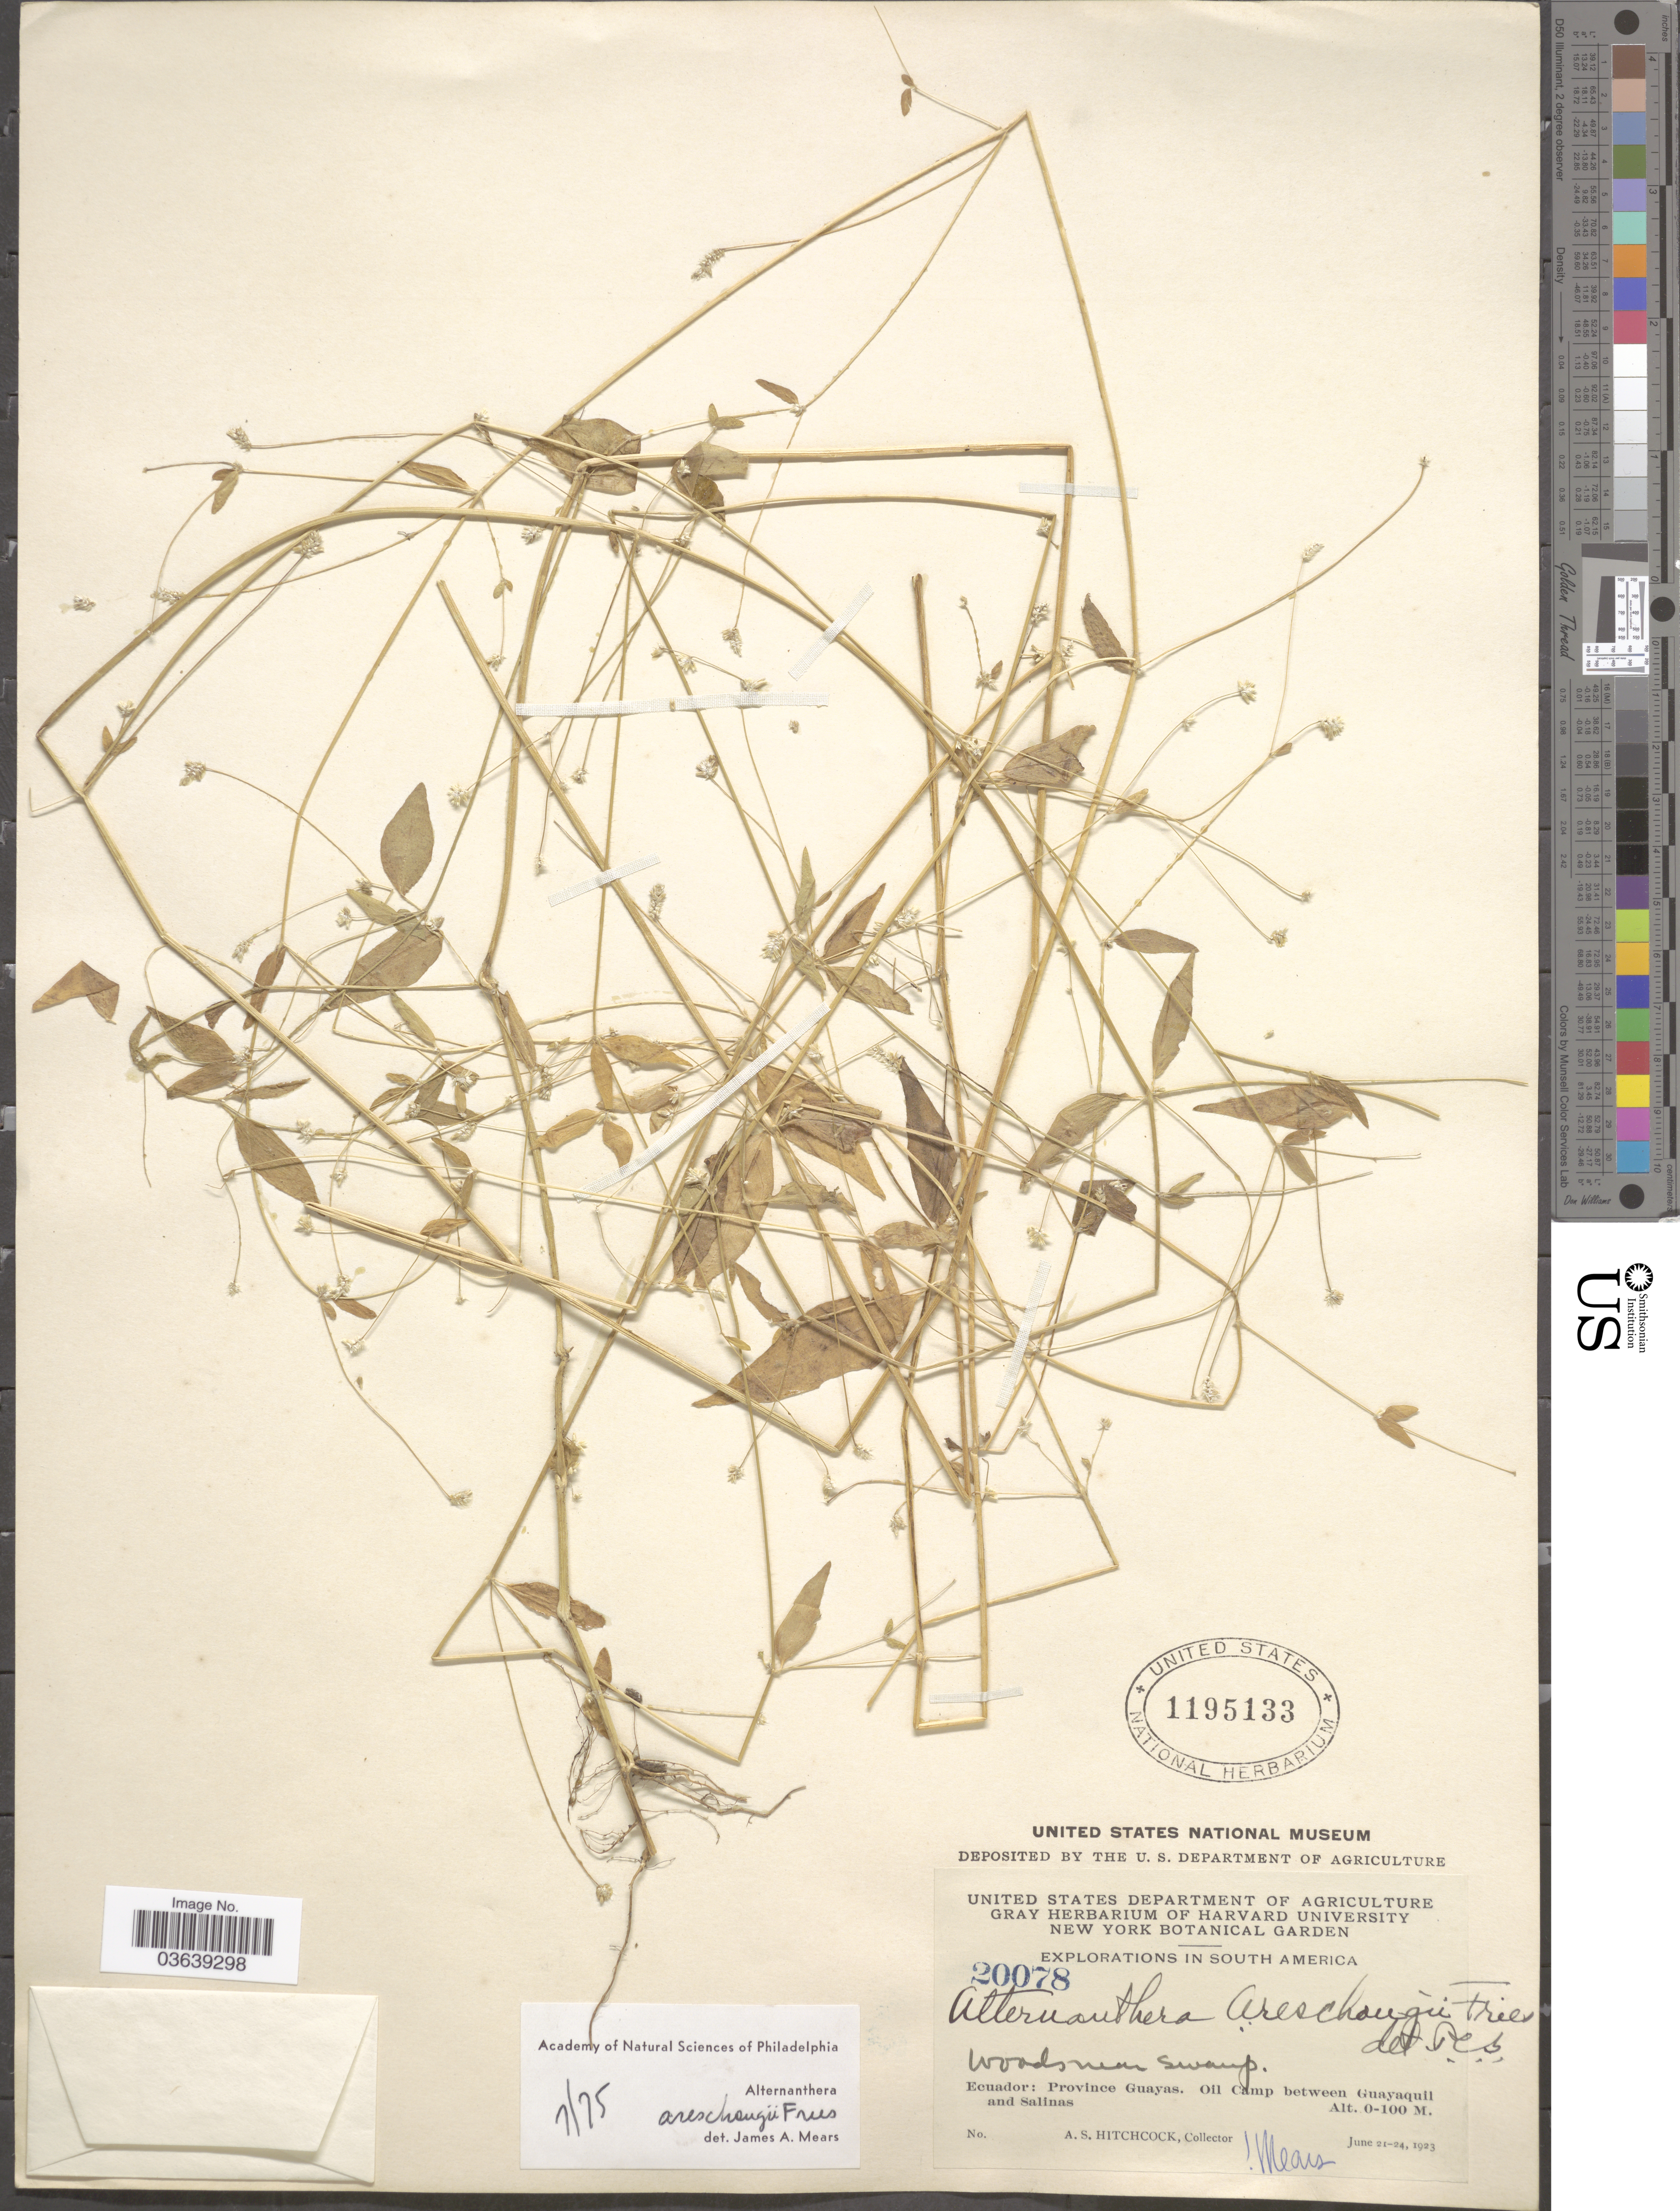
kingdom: Plantae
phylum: Tracheophyta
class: Magnoliopsida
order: Caryophyllales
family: Amaranthaceae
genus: Iresine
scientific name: Iresine areschougii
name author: R.E. Fr.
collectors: A. S. Hitchcock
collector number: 20078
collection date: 1923-06-21/1923-06-24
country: Ecuador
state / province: Guayas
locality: Oil Camp between Guayaquil and Salinas.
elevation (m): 0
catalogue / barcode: US 1195133